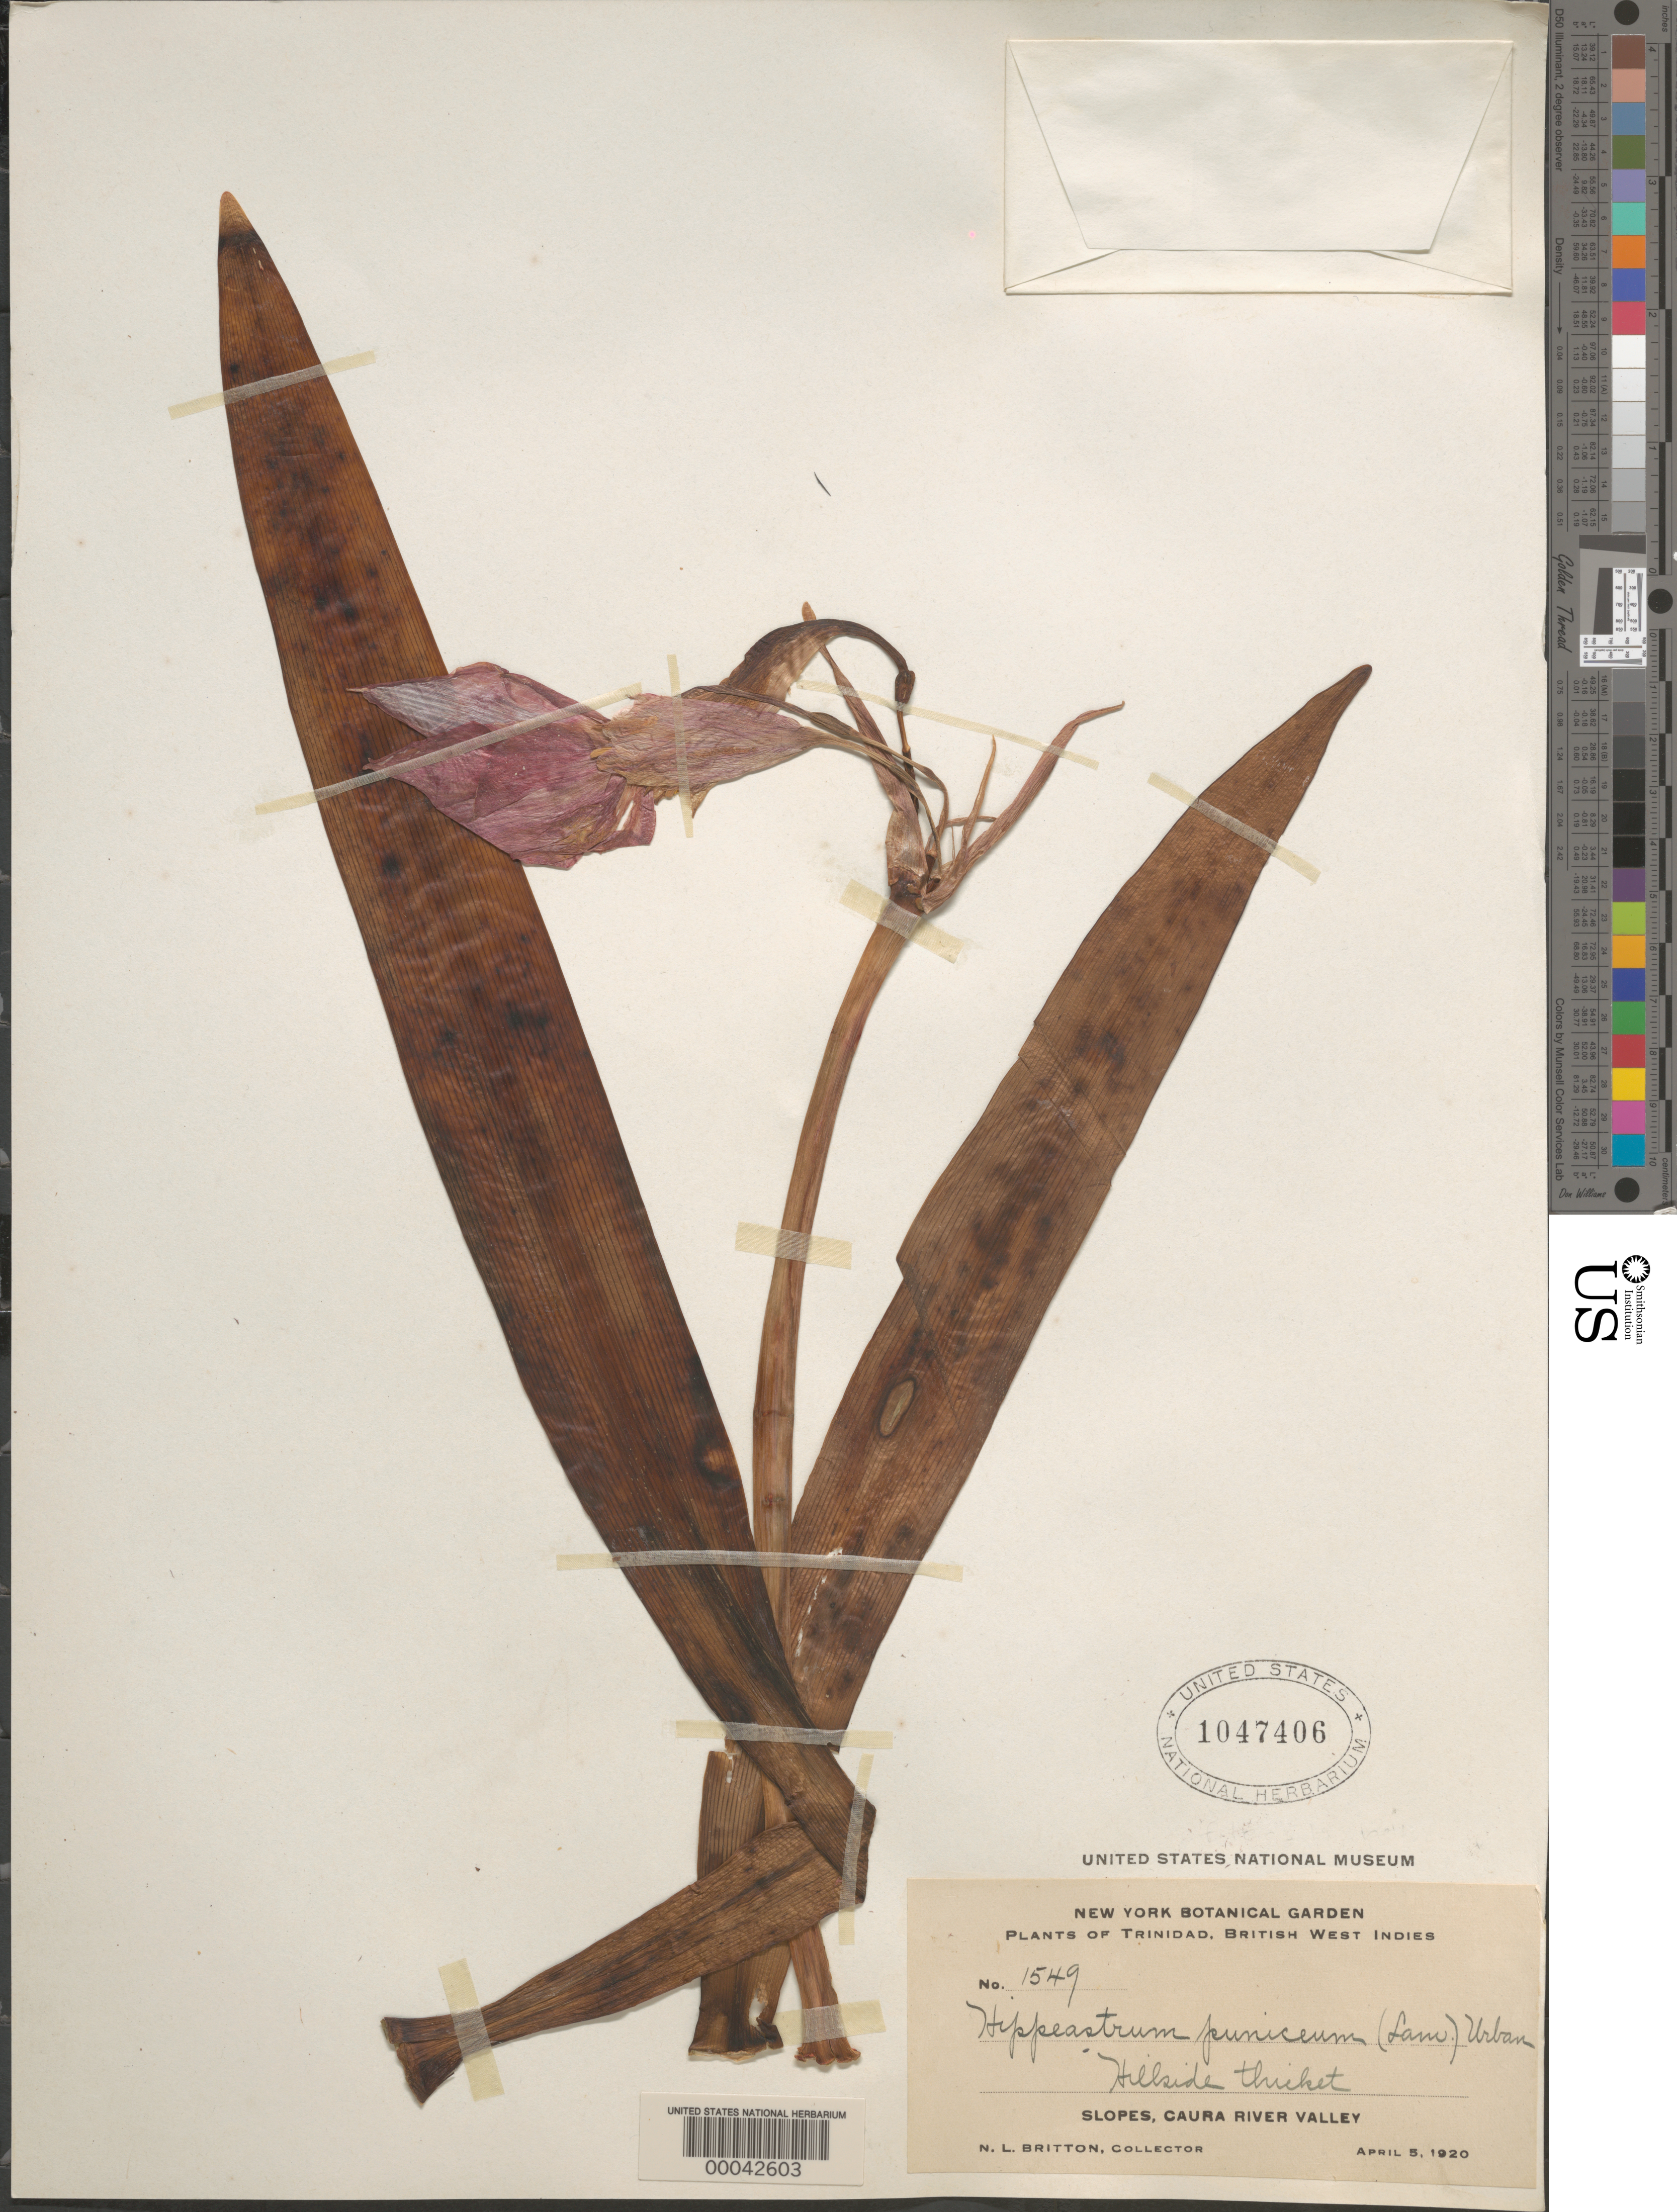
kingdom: Plantae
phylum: Tracheophyta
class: Liliopsida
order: Asparagales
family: Amaryllidaceae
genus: Hippeastrum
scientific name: Hippeastrum puniceum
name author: (Lam.) Voss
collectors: N. Britton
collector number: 1549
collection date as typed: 05 Apr 1920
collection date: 1920-04-05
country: Trinidad and Tobago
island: Trinidad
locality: Caura river valley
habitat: Hillside thickets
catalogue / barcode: US 1047406